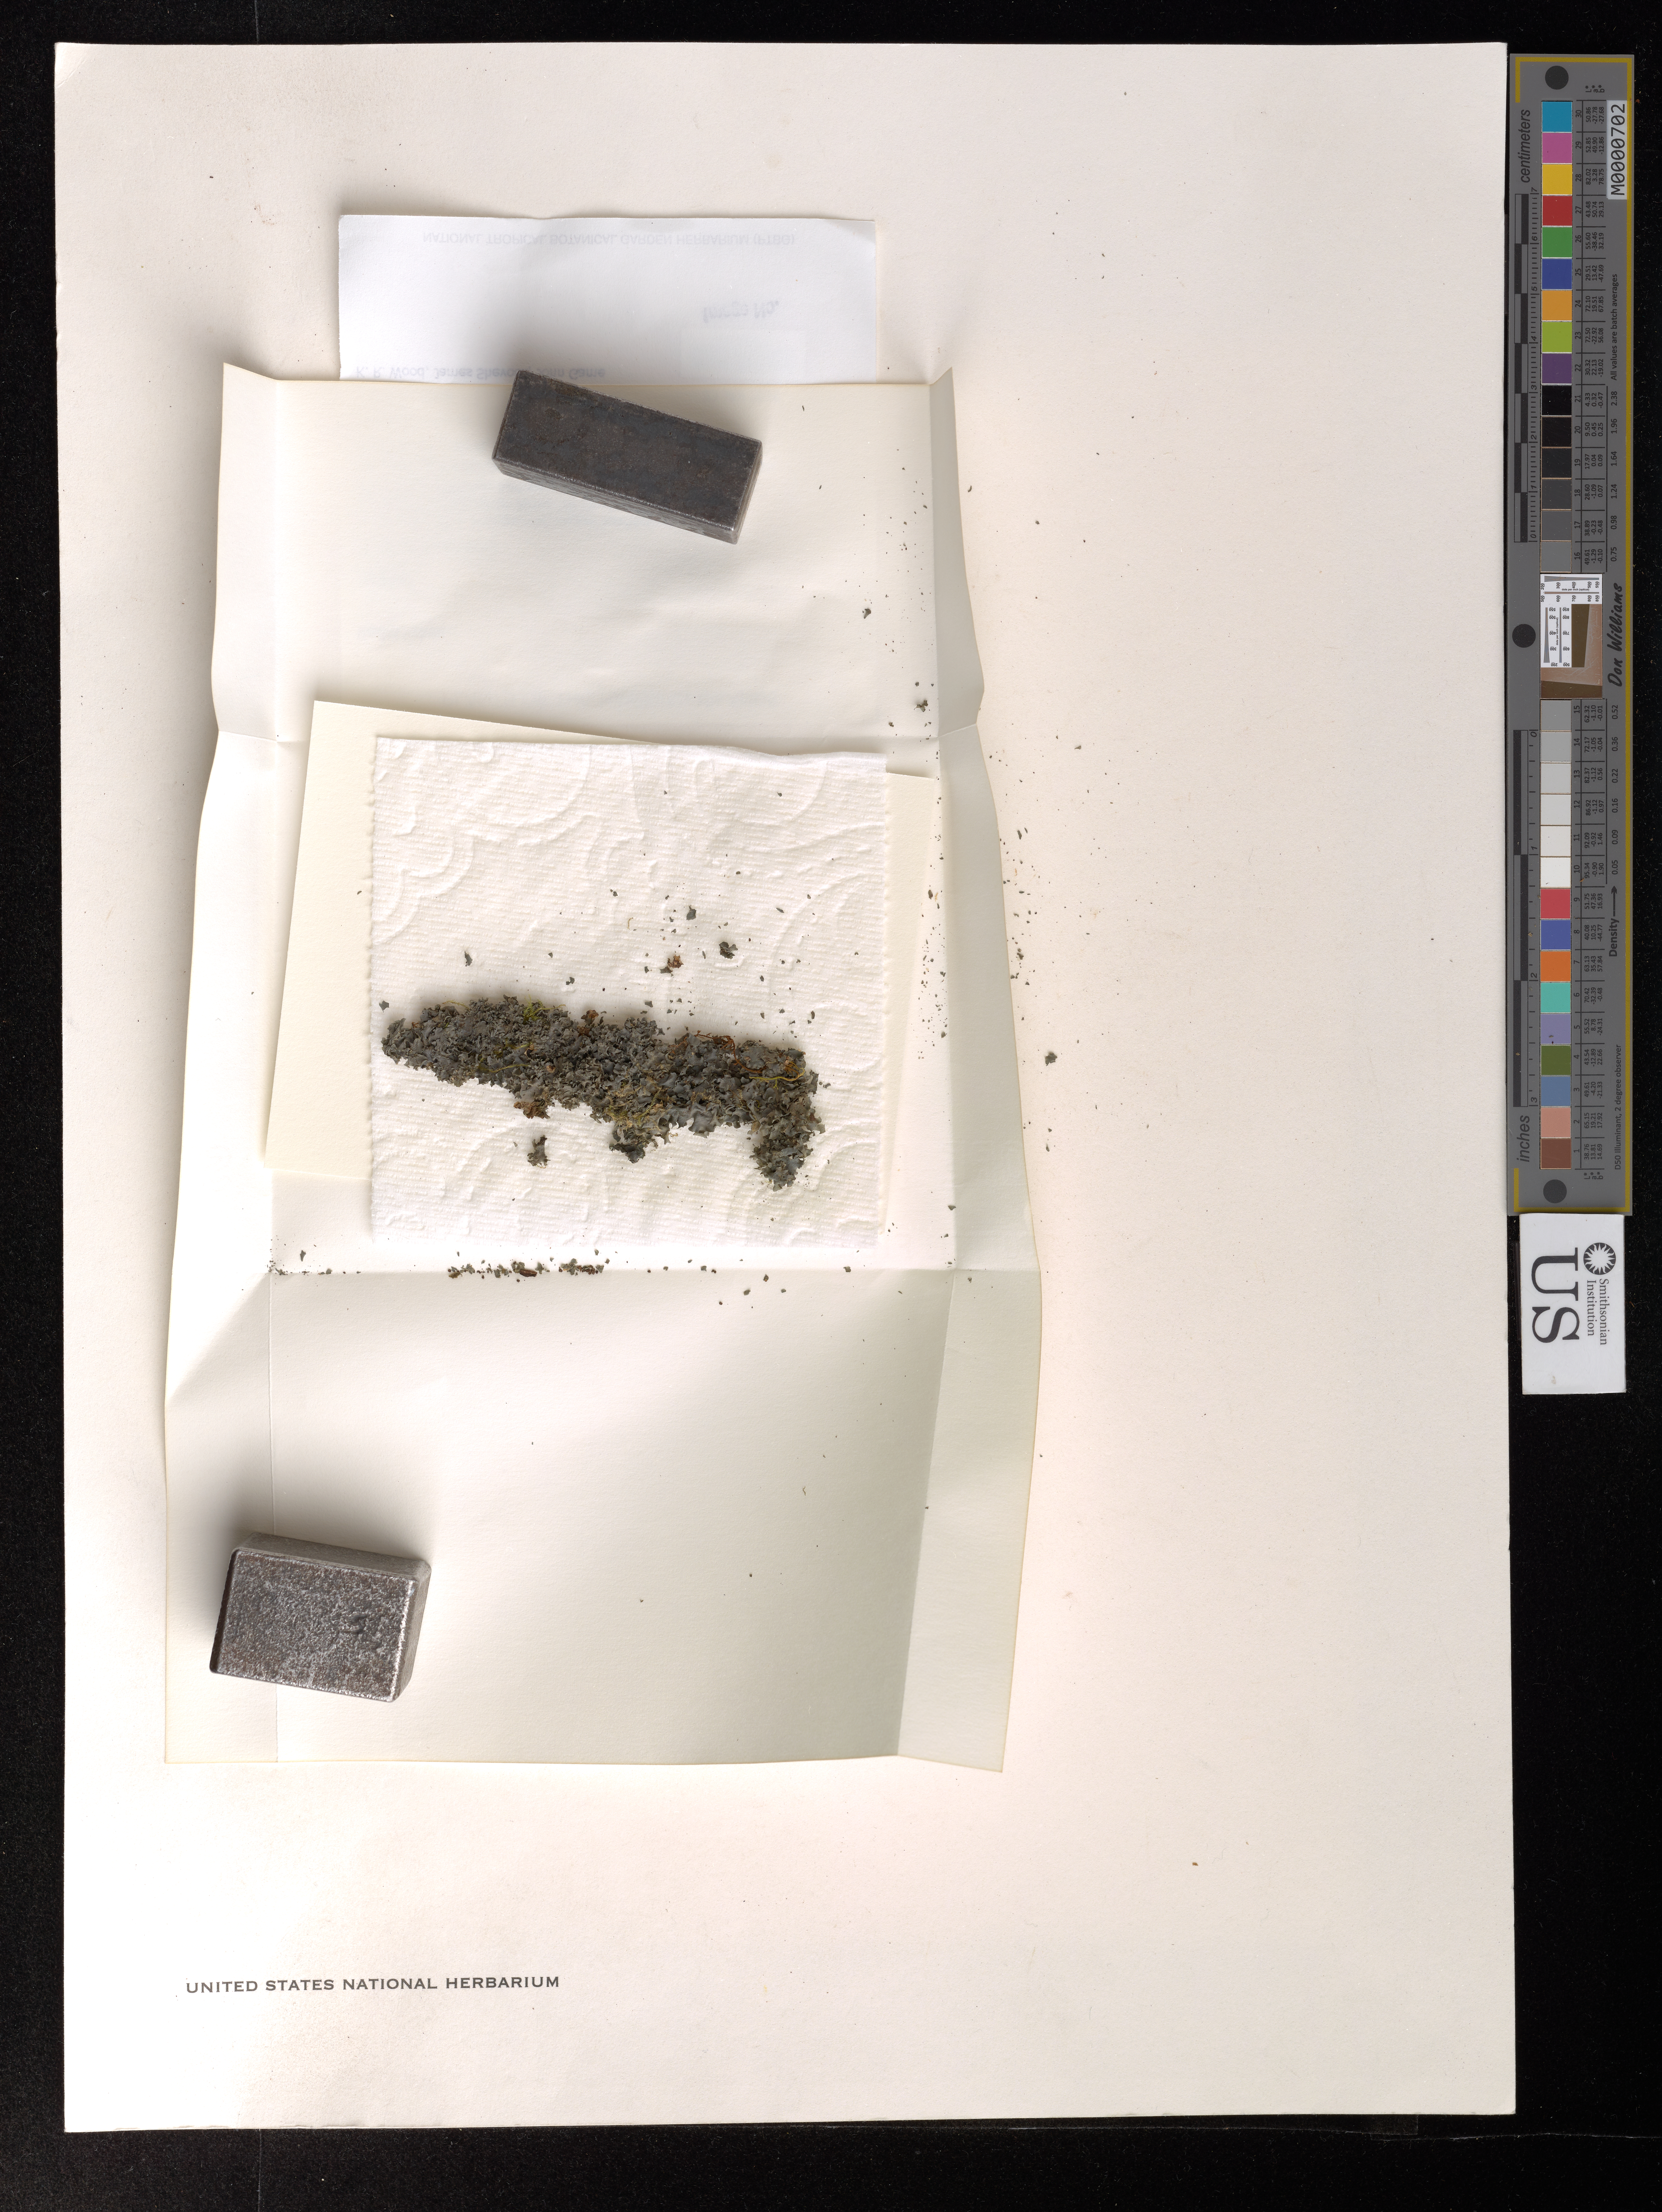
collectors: T. W. Flynn, J. R. Shevock & J. Game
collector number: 8058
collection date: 2015-01-23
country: United States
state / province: Hawaii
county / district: Kauai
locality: Kauai Waimea District. Kokee State Park. Honopu trail.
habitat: Acacia koa/Metrosideros poylmorpha mixed mesic forest. W/ Psychotria, Dodonaea, Dicranpteris, Melicope barbigera and Melicope anisata.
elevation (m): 8058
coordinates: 22.148522, -159.654921